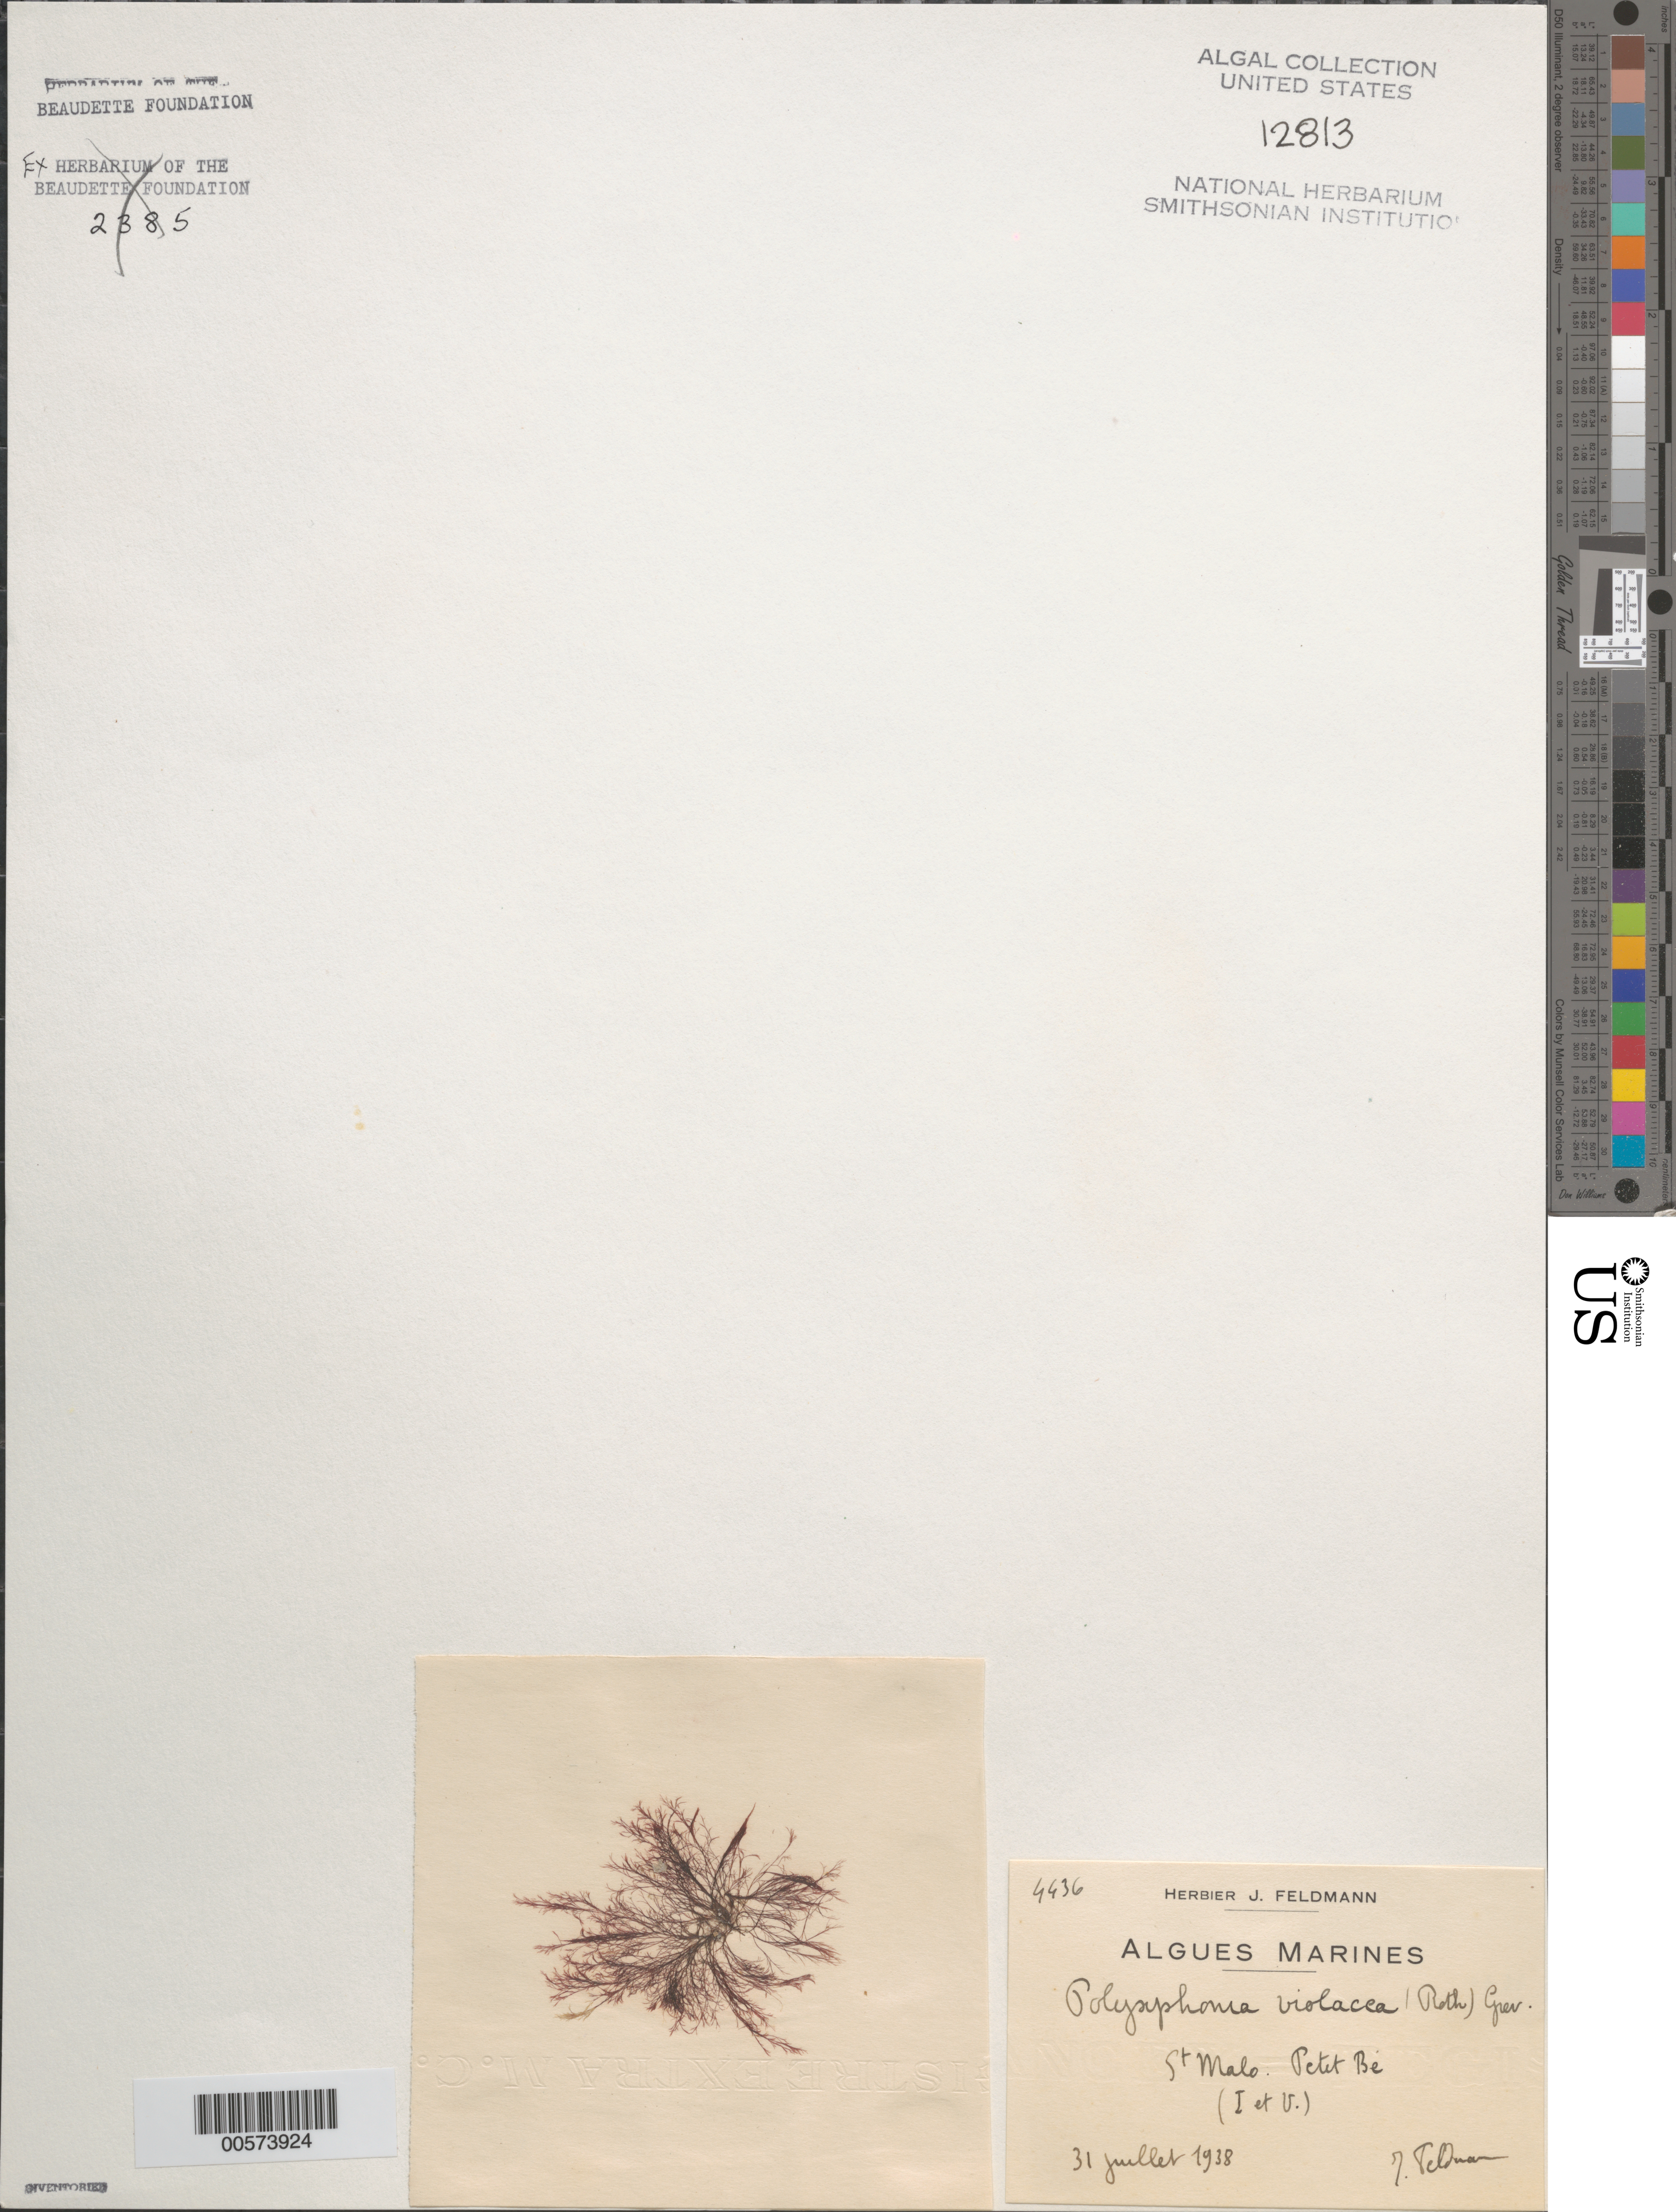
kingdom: Plantae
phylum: Rhodophyta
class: Florideophyceae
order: Ceramiales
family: Rhodomelaceae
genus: Vertebrata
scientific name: Vertebrata fucoides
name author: (Hudson) Kuntze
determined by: Algae name updating Project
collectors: J. Feldmann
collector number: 4436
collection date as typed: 31 Jul 1938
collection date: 1938-07-31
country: France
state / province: Bretagne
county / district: Ille-et-Vilaine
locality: Petit Be, St. Malo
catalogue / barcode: US 12813